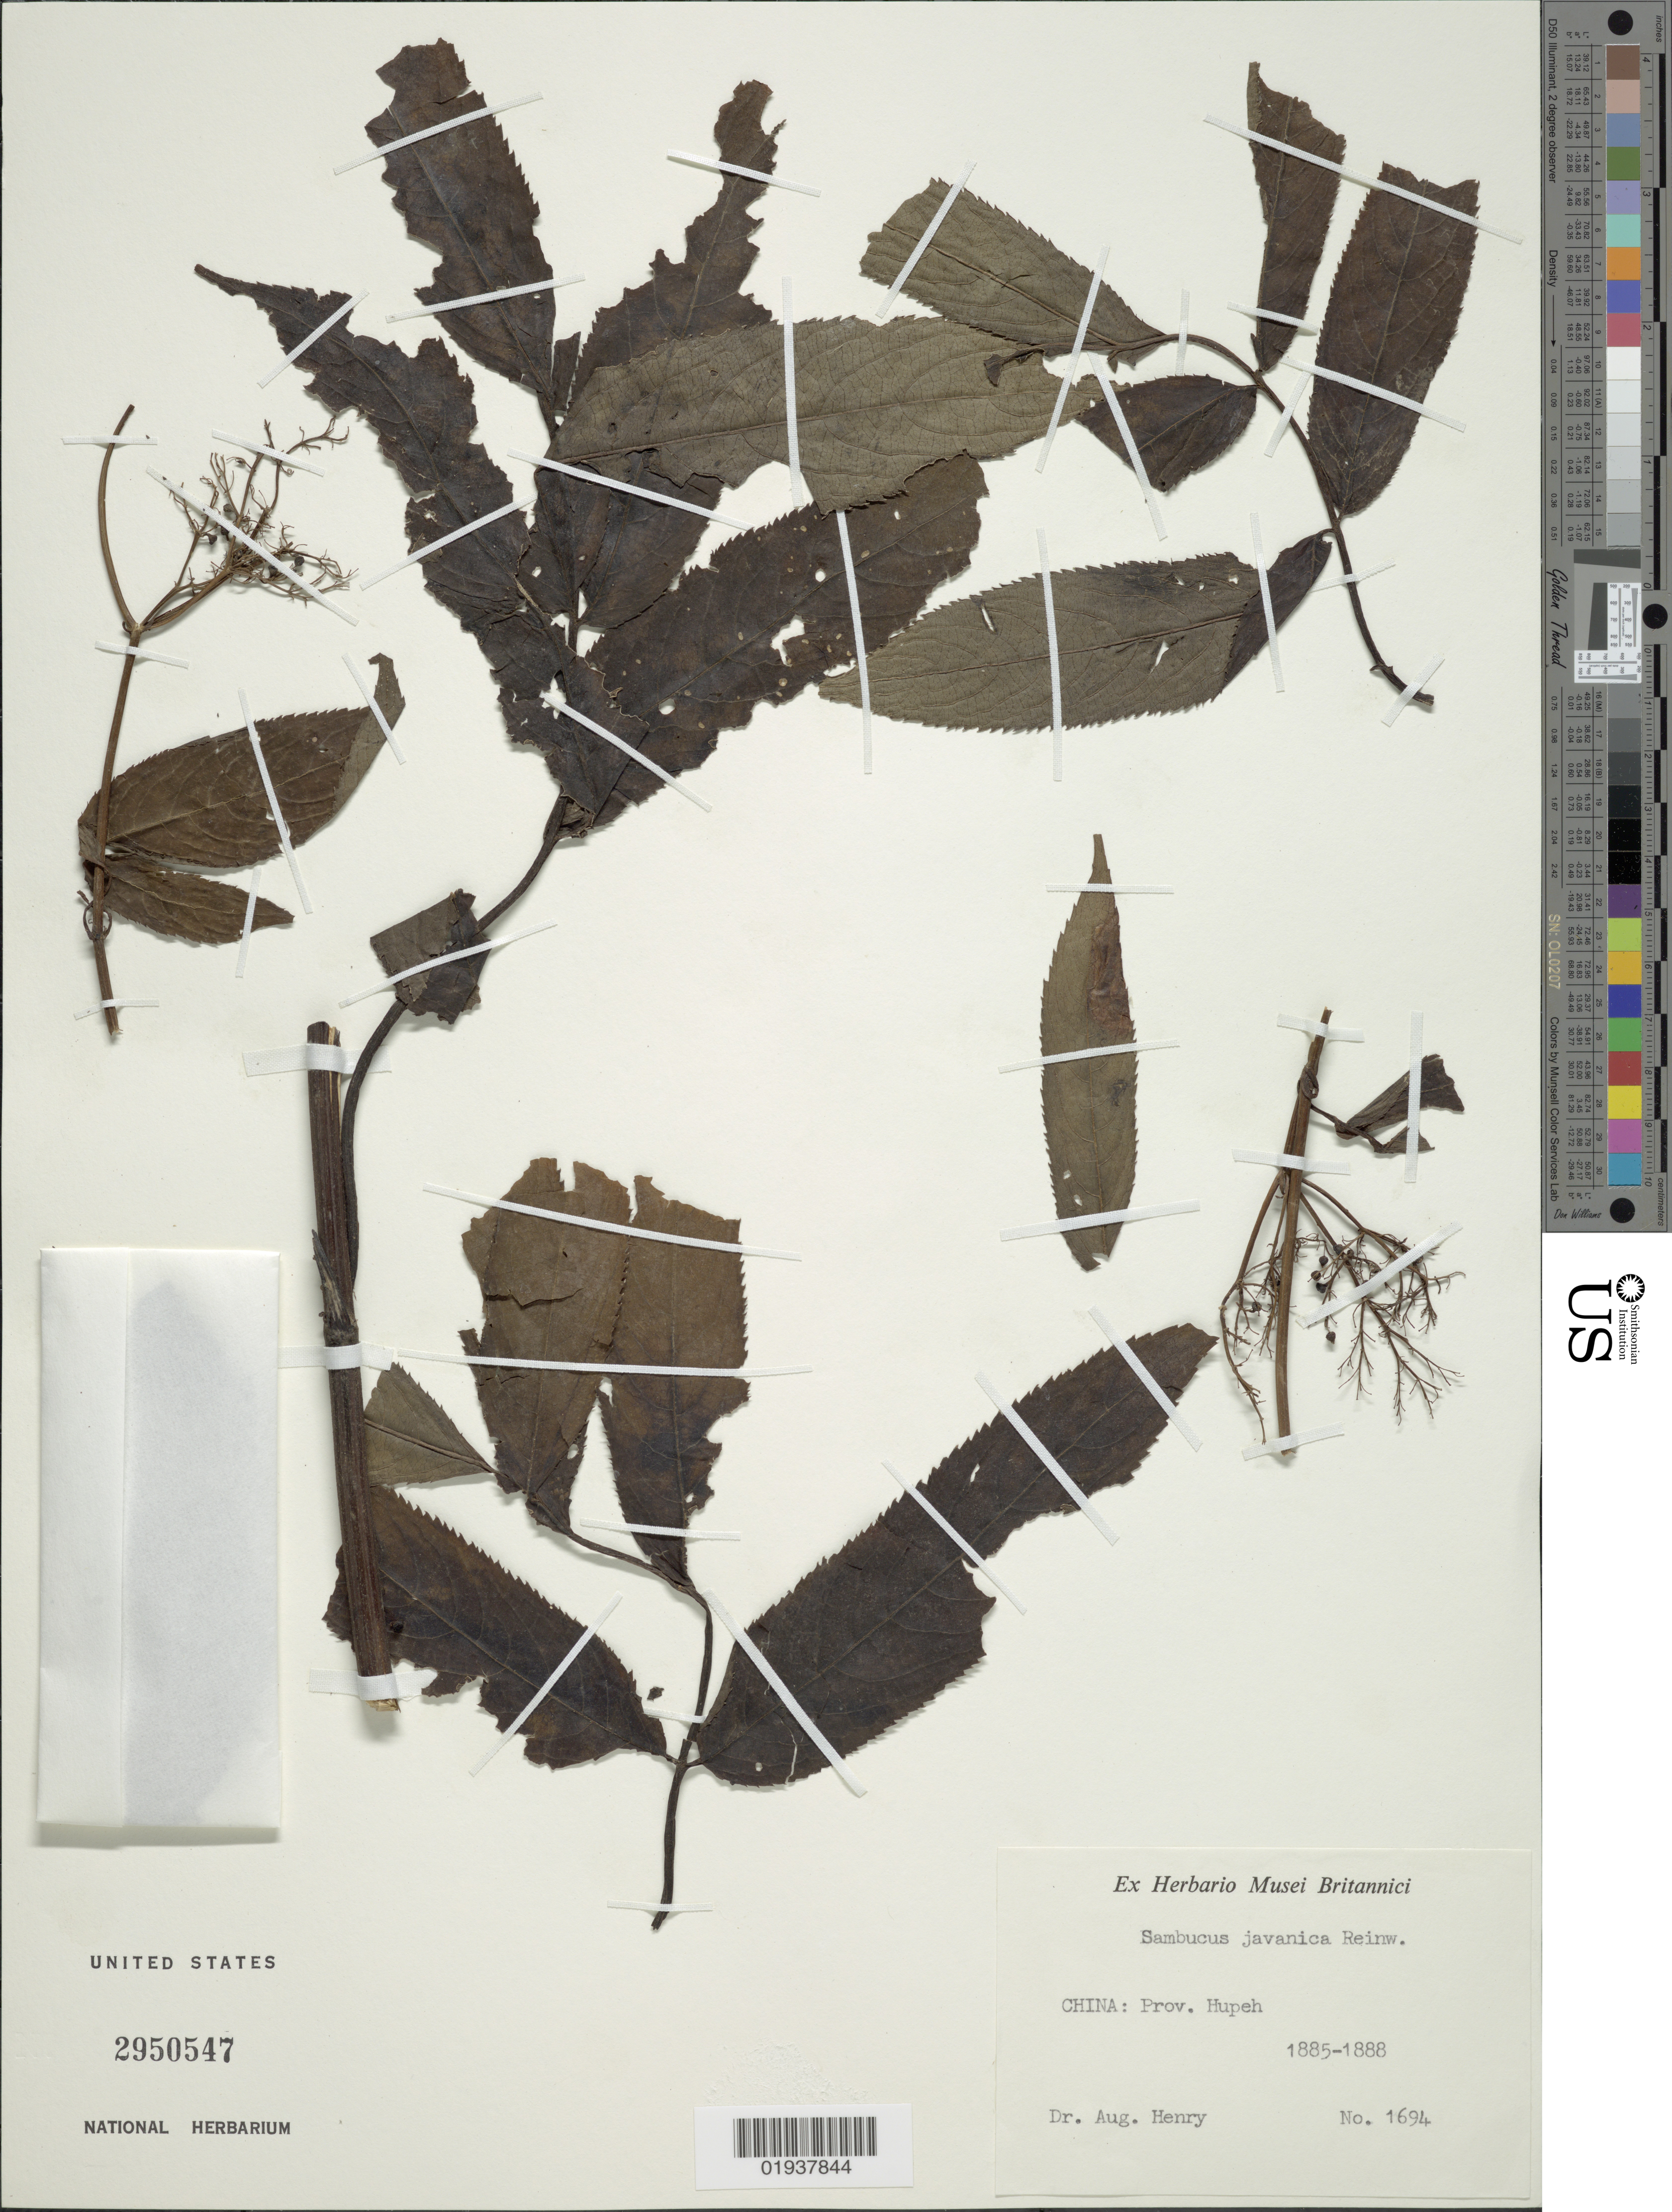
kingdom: Plantae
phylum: Tracheophyta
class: Magnoliopsida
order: Dipsacales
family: Viburnaceae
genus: Sambucus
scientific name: Sambucus javanica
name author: Blume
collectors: A. Henry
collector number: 1694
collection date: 1885/1888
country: China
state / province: Hubei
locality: Prov. Hupeh.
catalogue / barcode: US 2950547